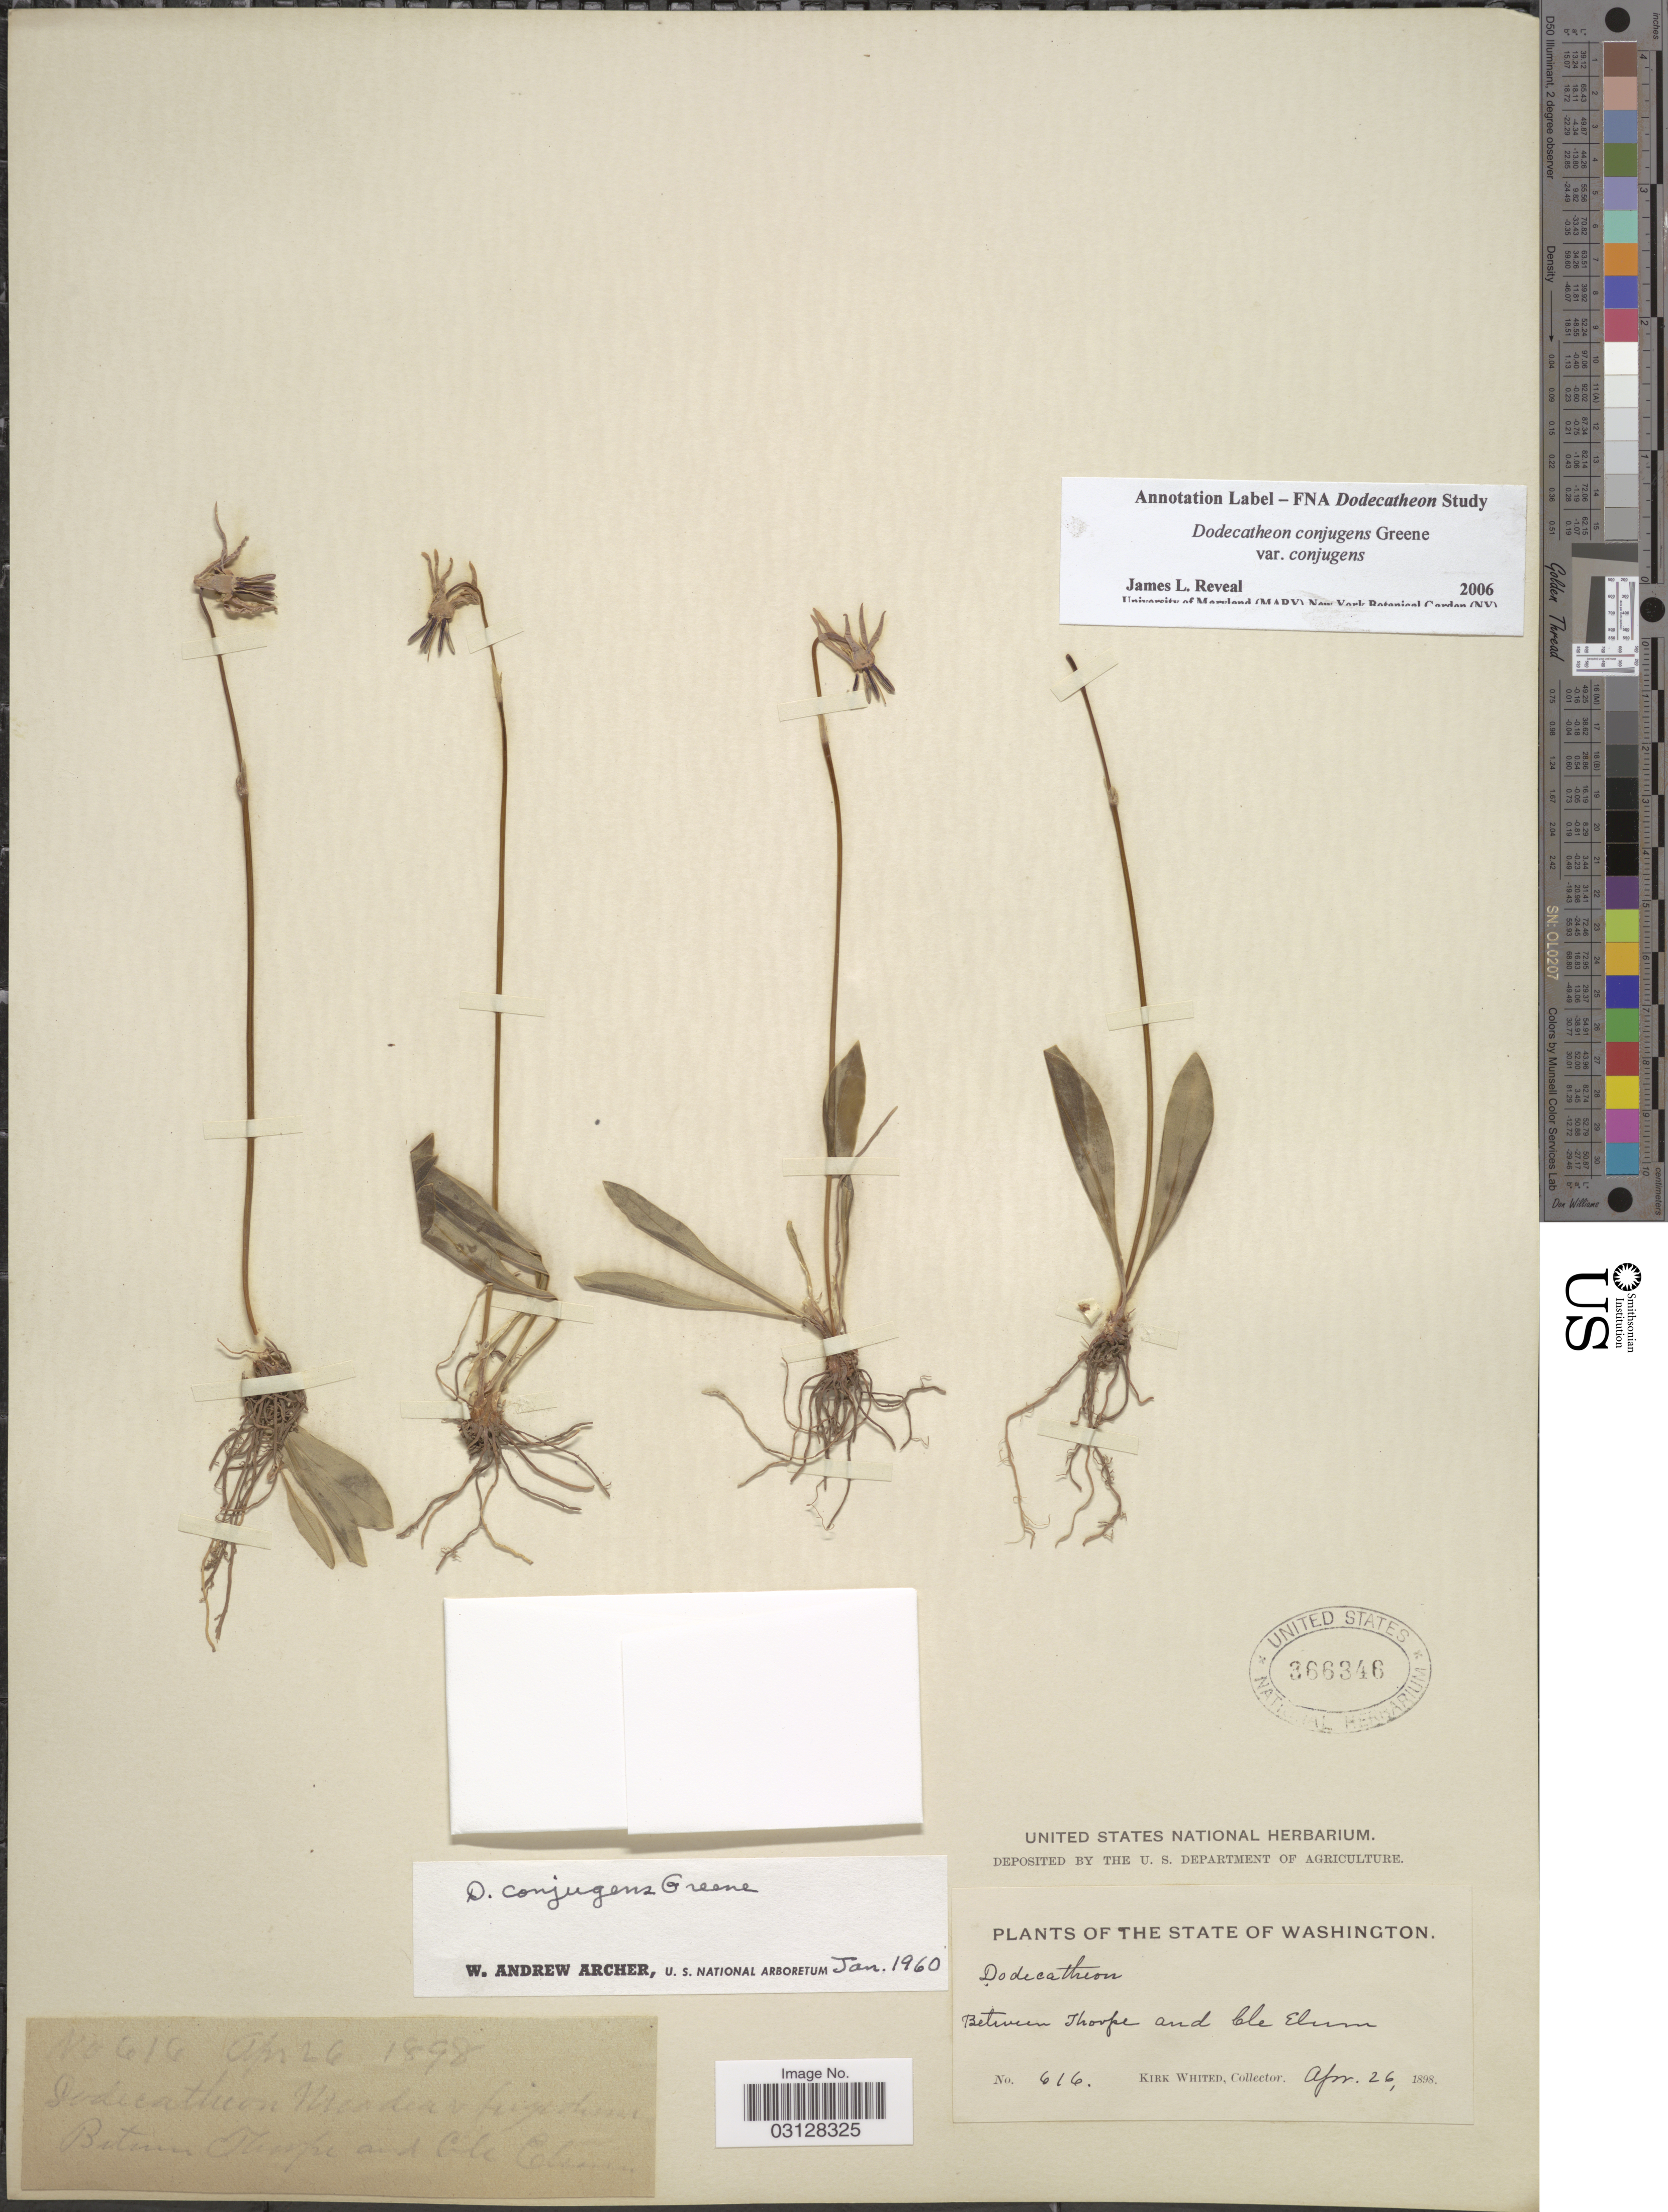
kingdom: Plantae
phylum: Tracheophyta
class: Magnoliopsida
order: Ericales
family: Primulaceae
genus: Dodecatheon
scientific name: Dodecatheon conjugens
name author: Greene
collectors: K. Whited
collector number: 616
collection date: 1898-04-26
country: United States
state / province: Washington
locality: Between Thorpe and Cle Elum.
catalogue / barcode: US 366346